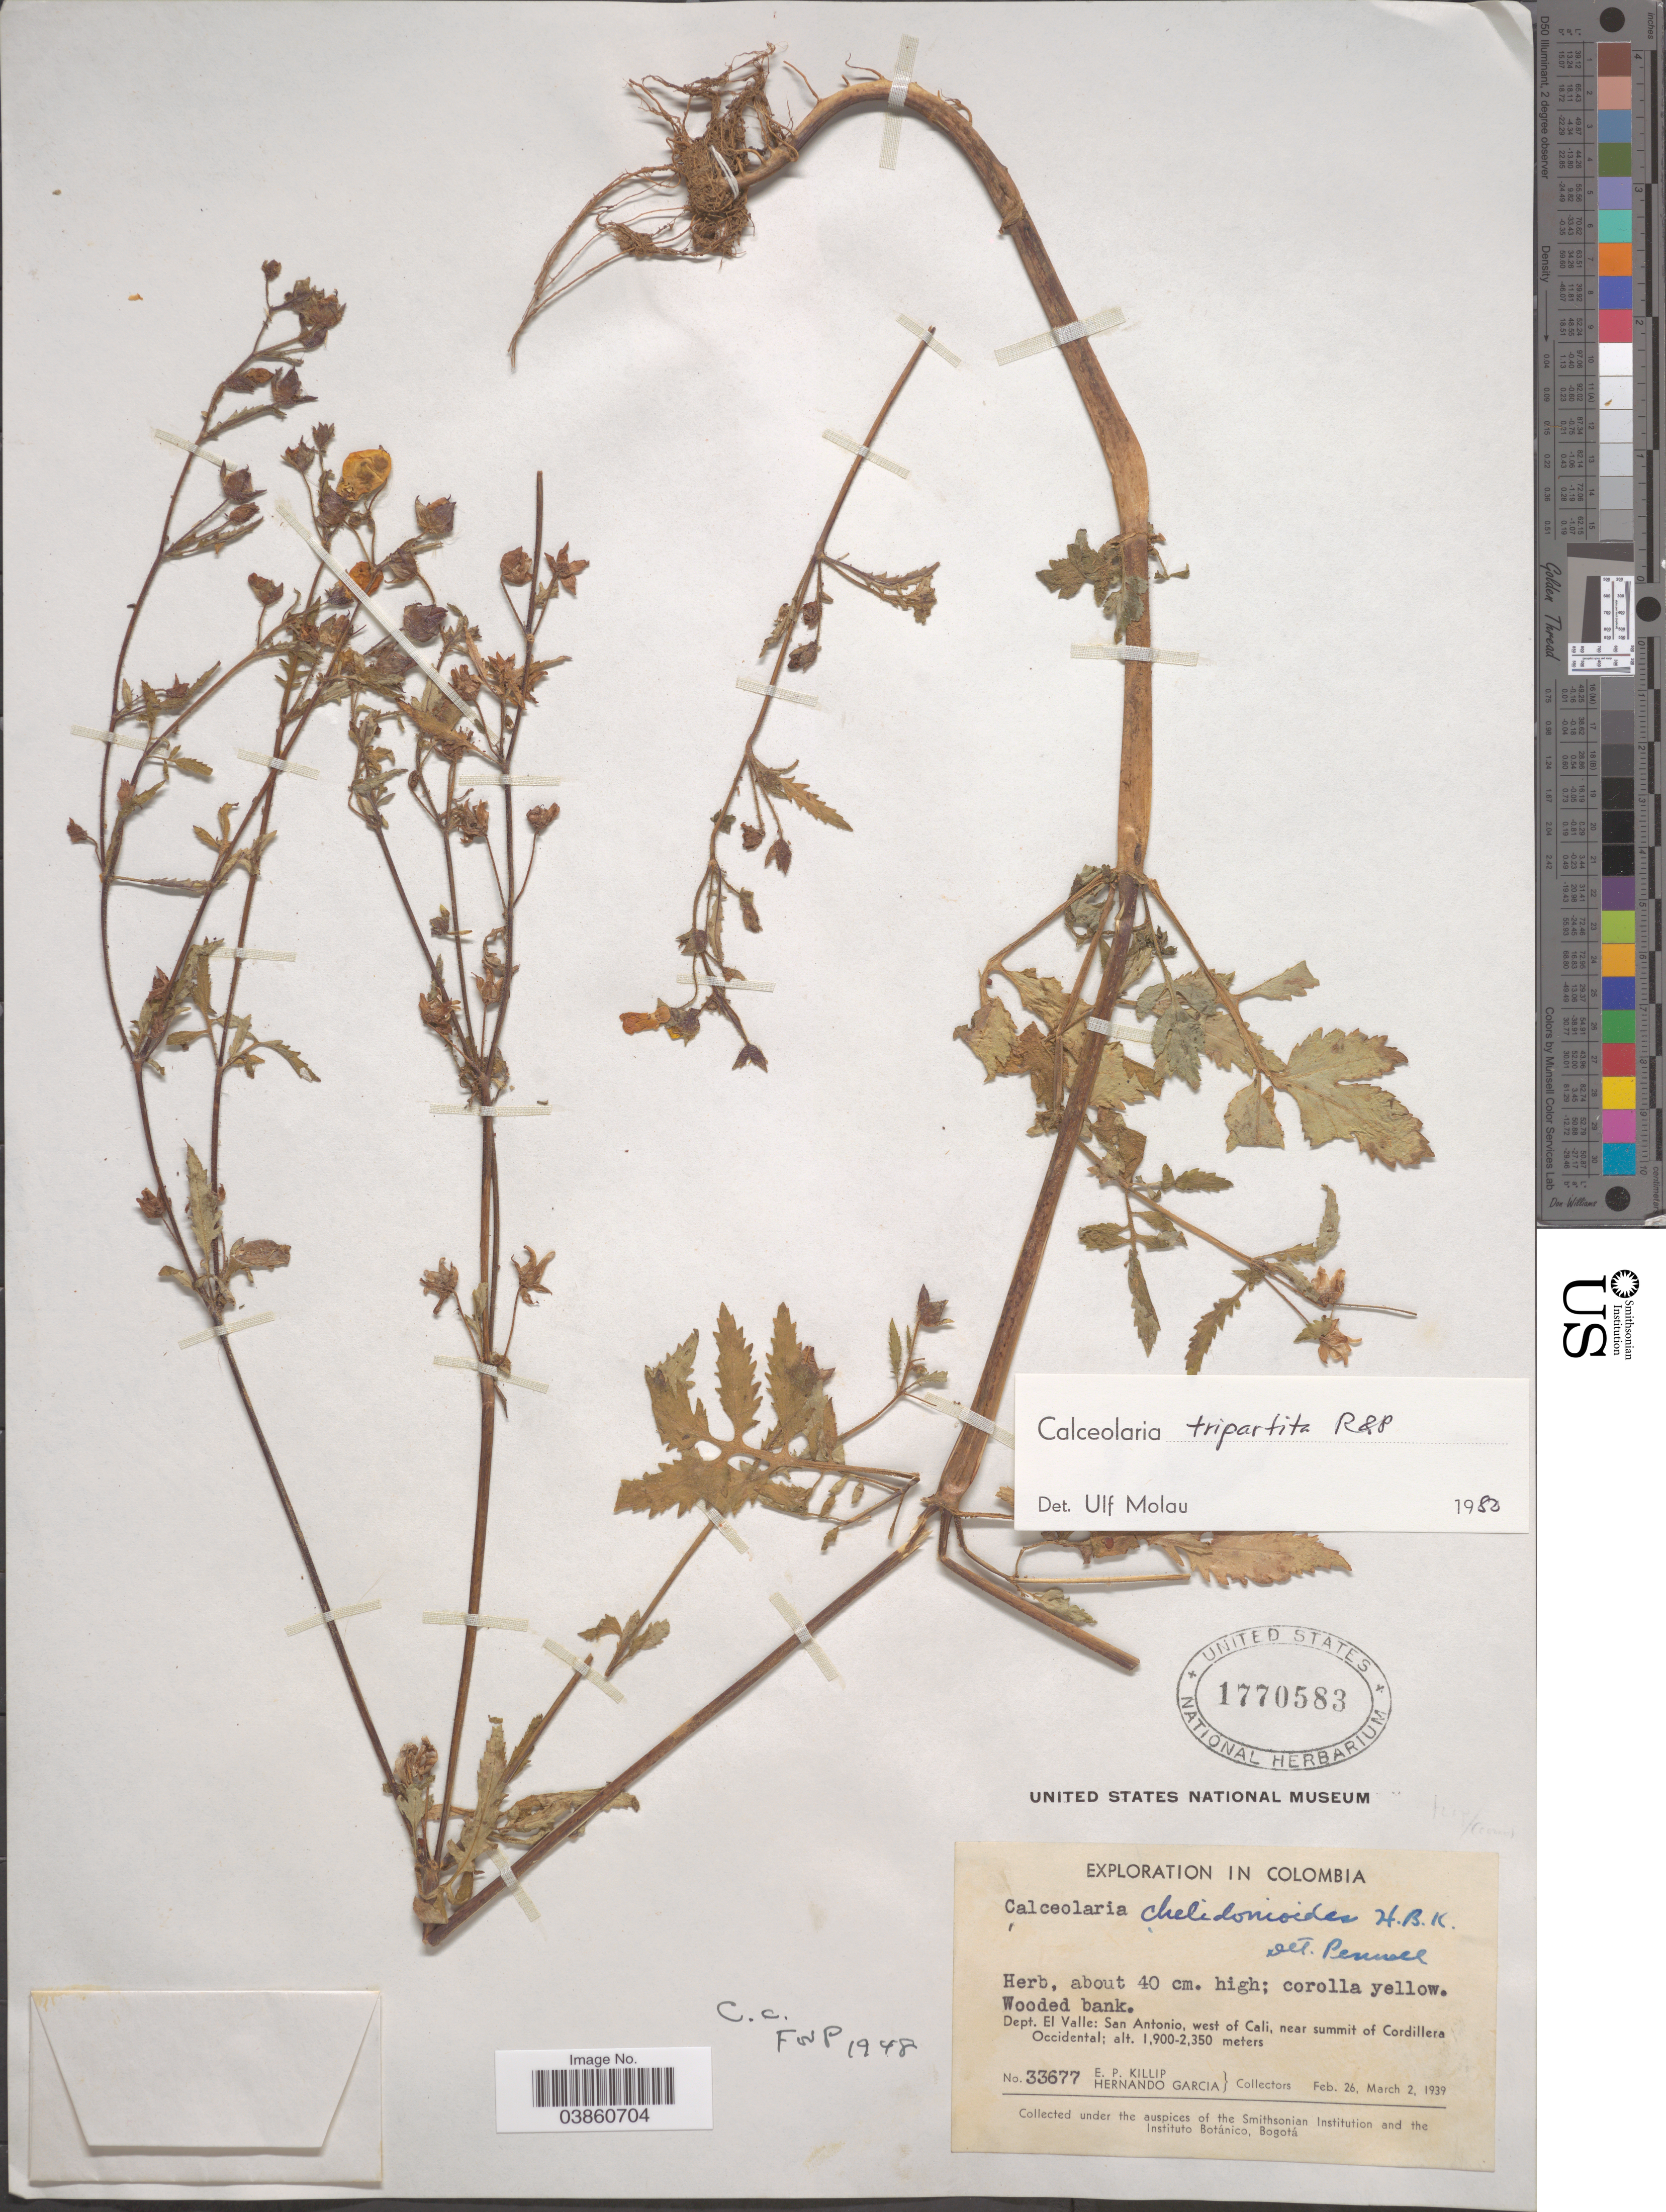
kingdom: Plantae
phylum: Tracheophyta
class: Magnoliopsida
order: Lamiales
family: Calceolariaceae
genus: Calceolaria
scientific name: Calceolaria tripartita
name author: Ruiz & Pav.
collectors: E. P. Killip & H. Garcia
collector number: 33677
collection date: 1939-02-26/1939-03-02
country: Colombia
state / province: Valle del Cauca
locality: Dept. El Valle: San Antonio, west of Cali, near summit of Cordillera Occidental.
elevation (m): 1900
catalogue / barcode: US 1770583